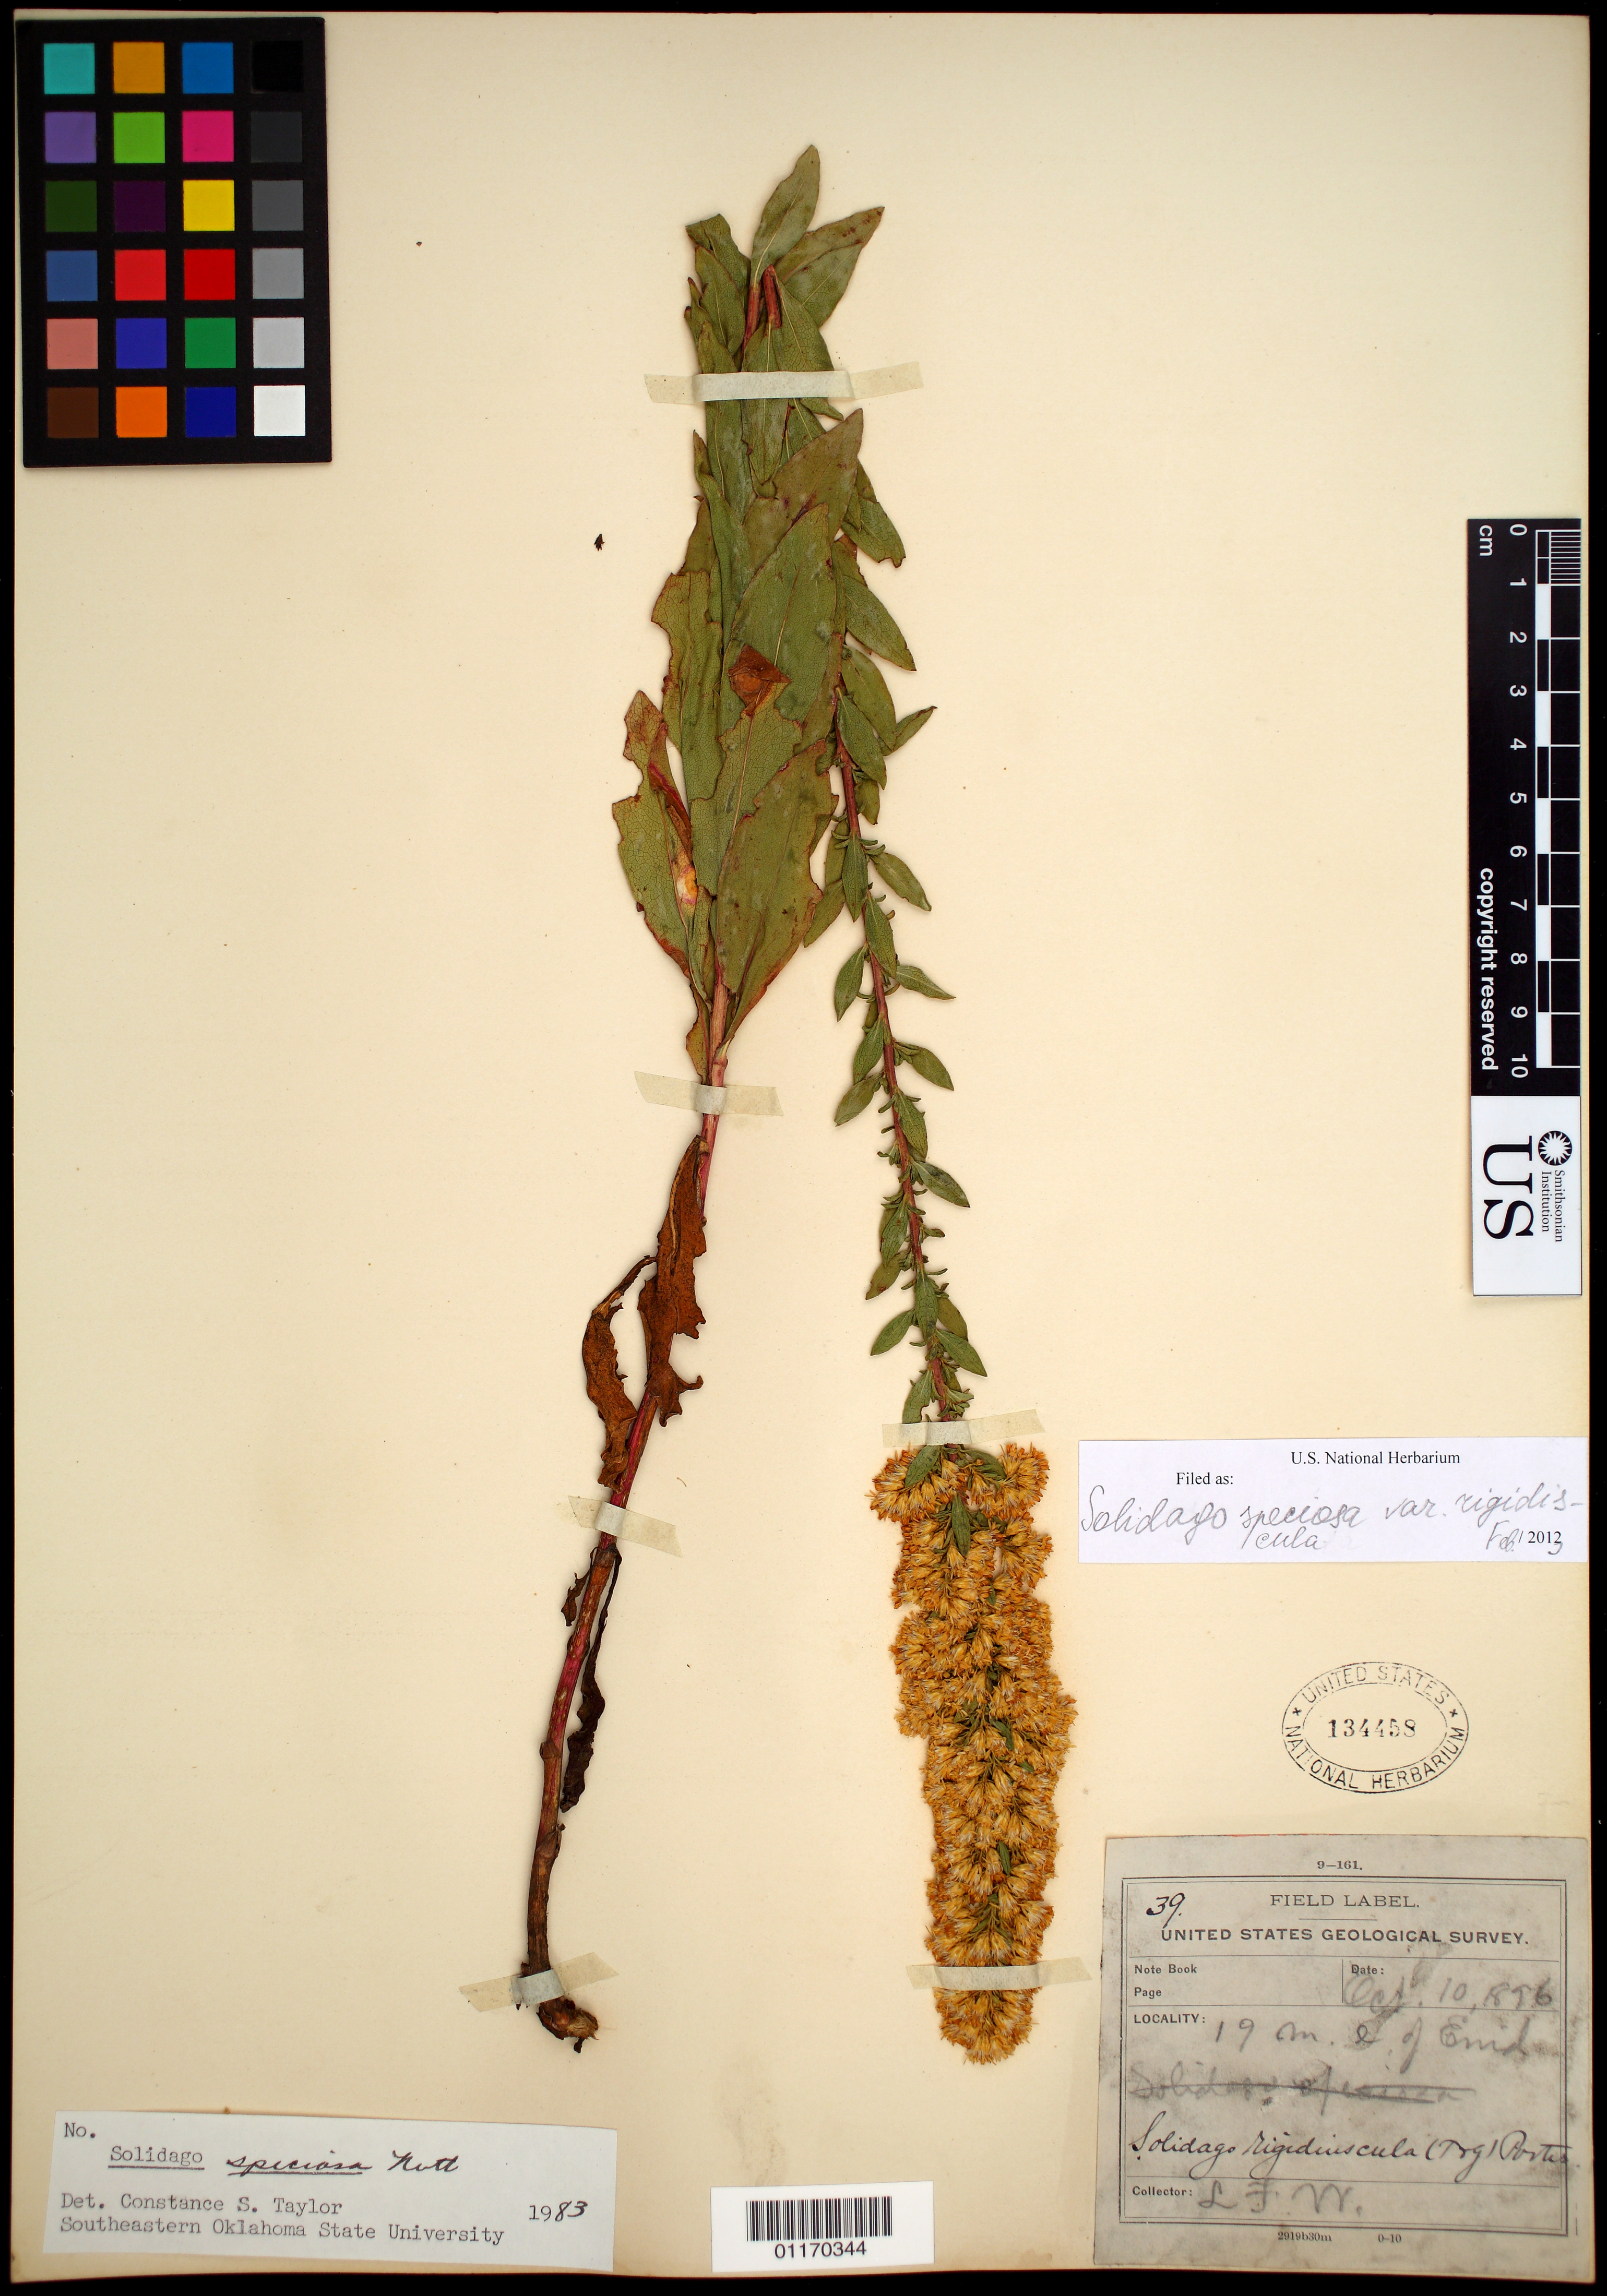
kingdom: Plantae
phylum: Tracheophyta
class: Magnoliopsida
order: Asterales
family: Asteraceae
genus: Solidago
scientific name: Solidago speciosa var. rigidiuscula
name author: Torr. & A. Gray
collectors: L. F. Ward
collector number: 39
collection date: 1896-10-10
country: United States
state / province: Oklahoma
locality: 19 m. E. of Enid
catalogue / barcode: US 134458